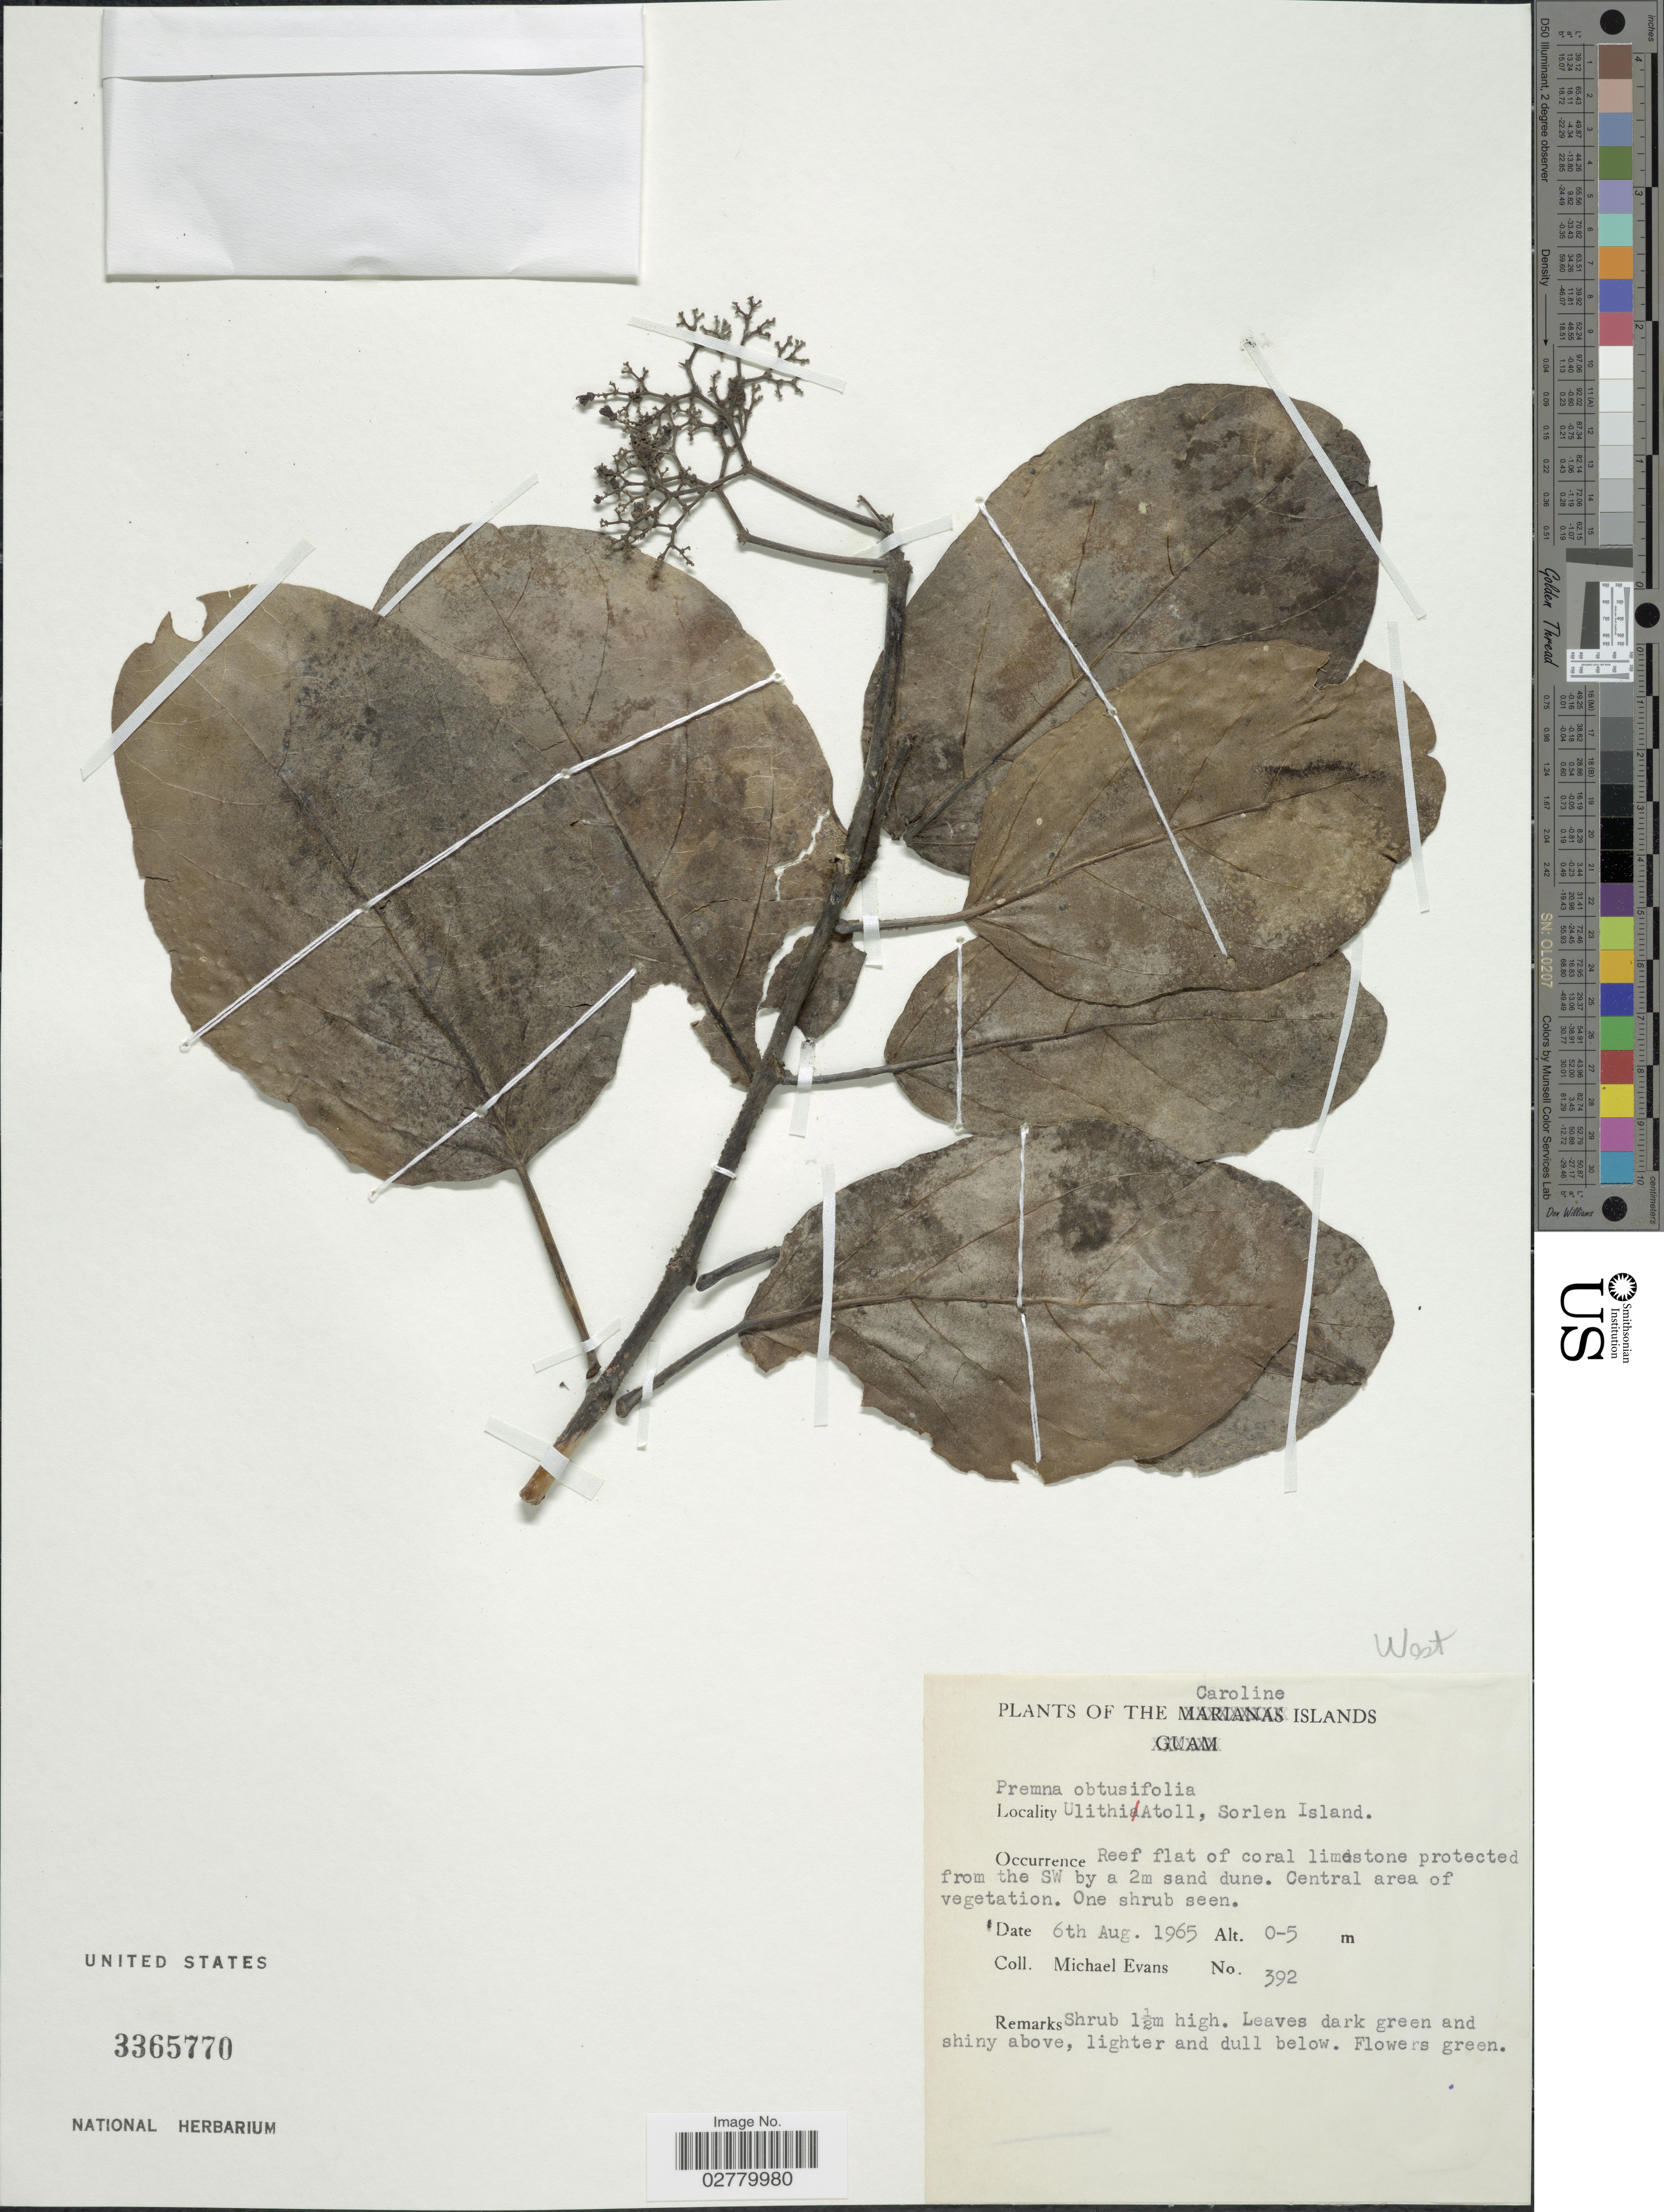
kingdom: Plantae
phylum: Tracheophyta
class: Magnoliopsida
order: Lamiales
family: Lamiaceae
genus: Premna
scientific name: Premna obtusifolia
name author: R. Br.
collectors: M. Evans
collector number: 392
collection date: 1965-08-06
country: Micronesia, Federated States of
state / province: Yap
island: Ulithi Atoll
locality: The Caroline Islands. Ulithi Atoll, Sorlen Island.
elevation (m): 0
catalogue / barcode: US 3365770